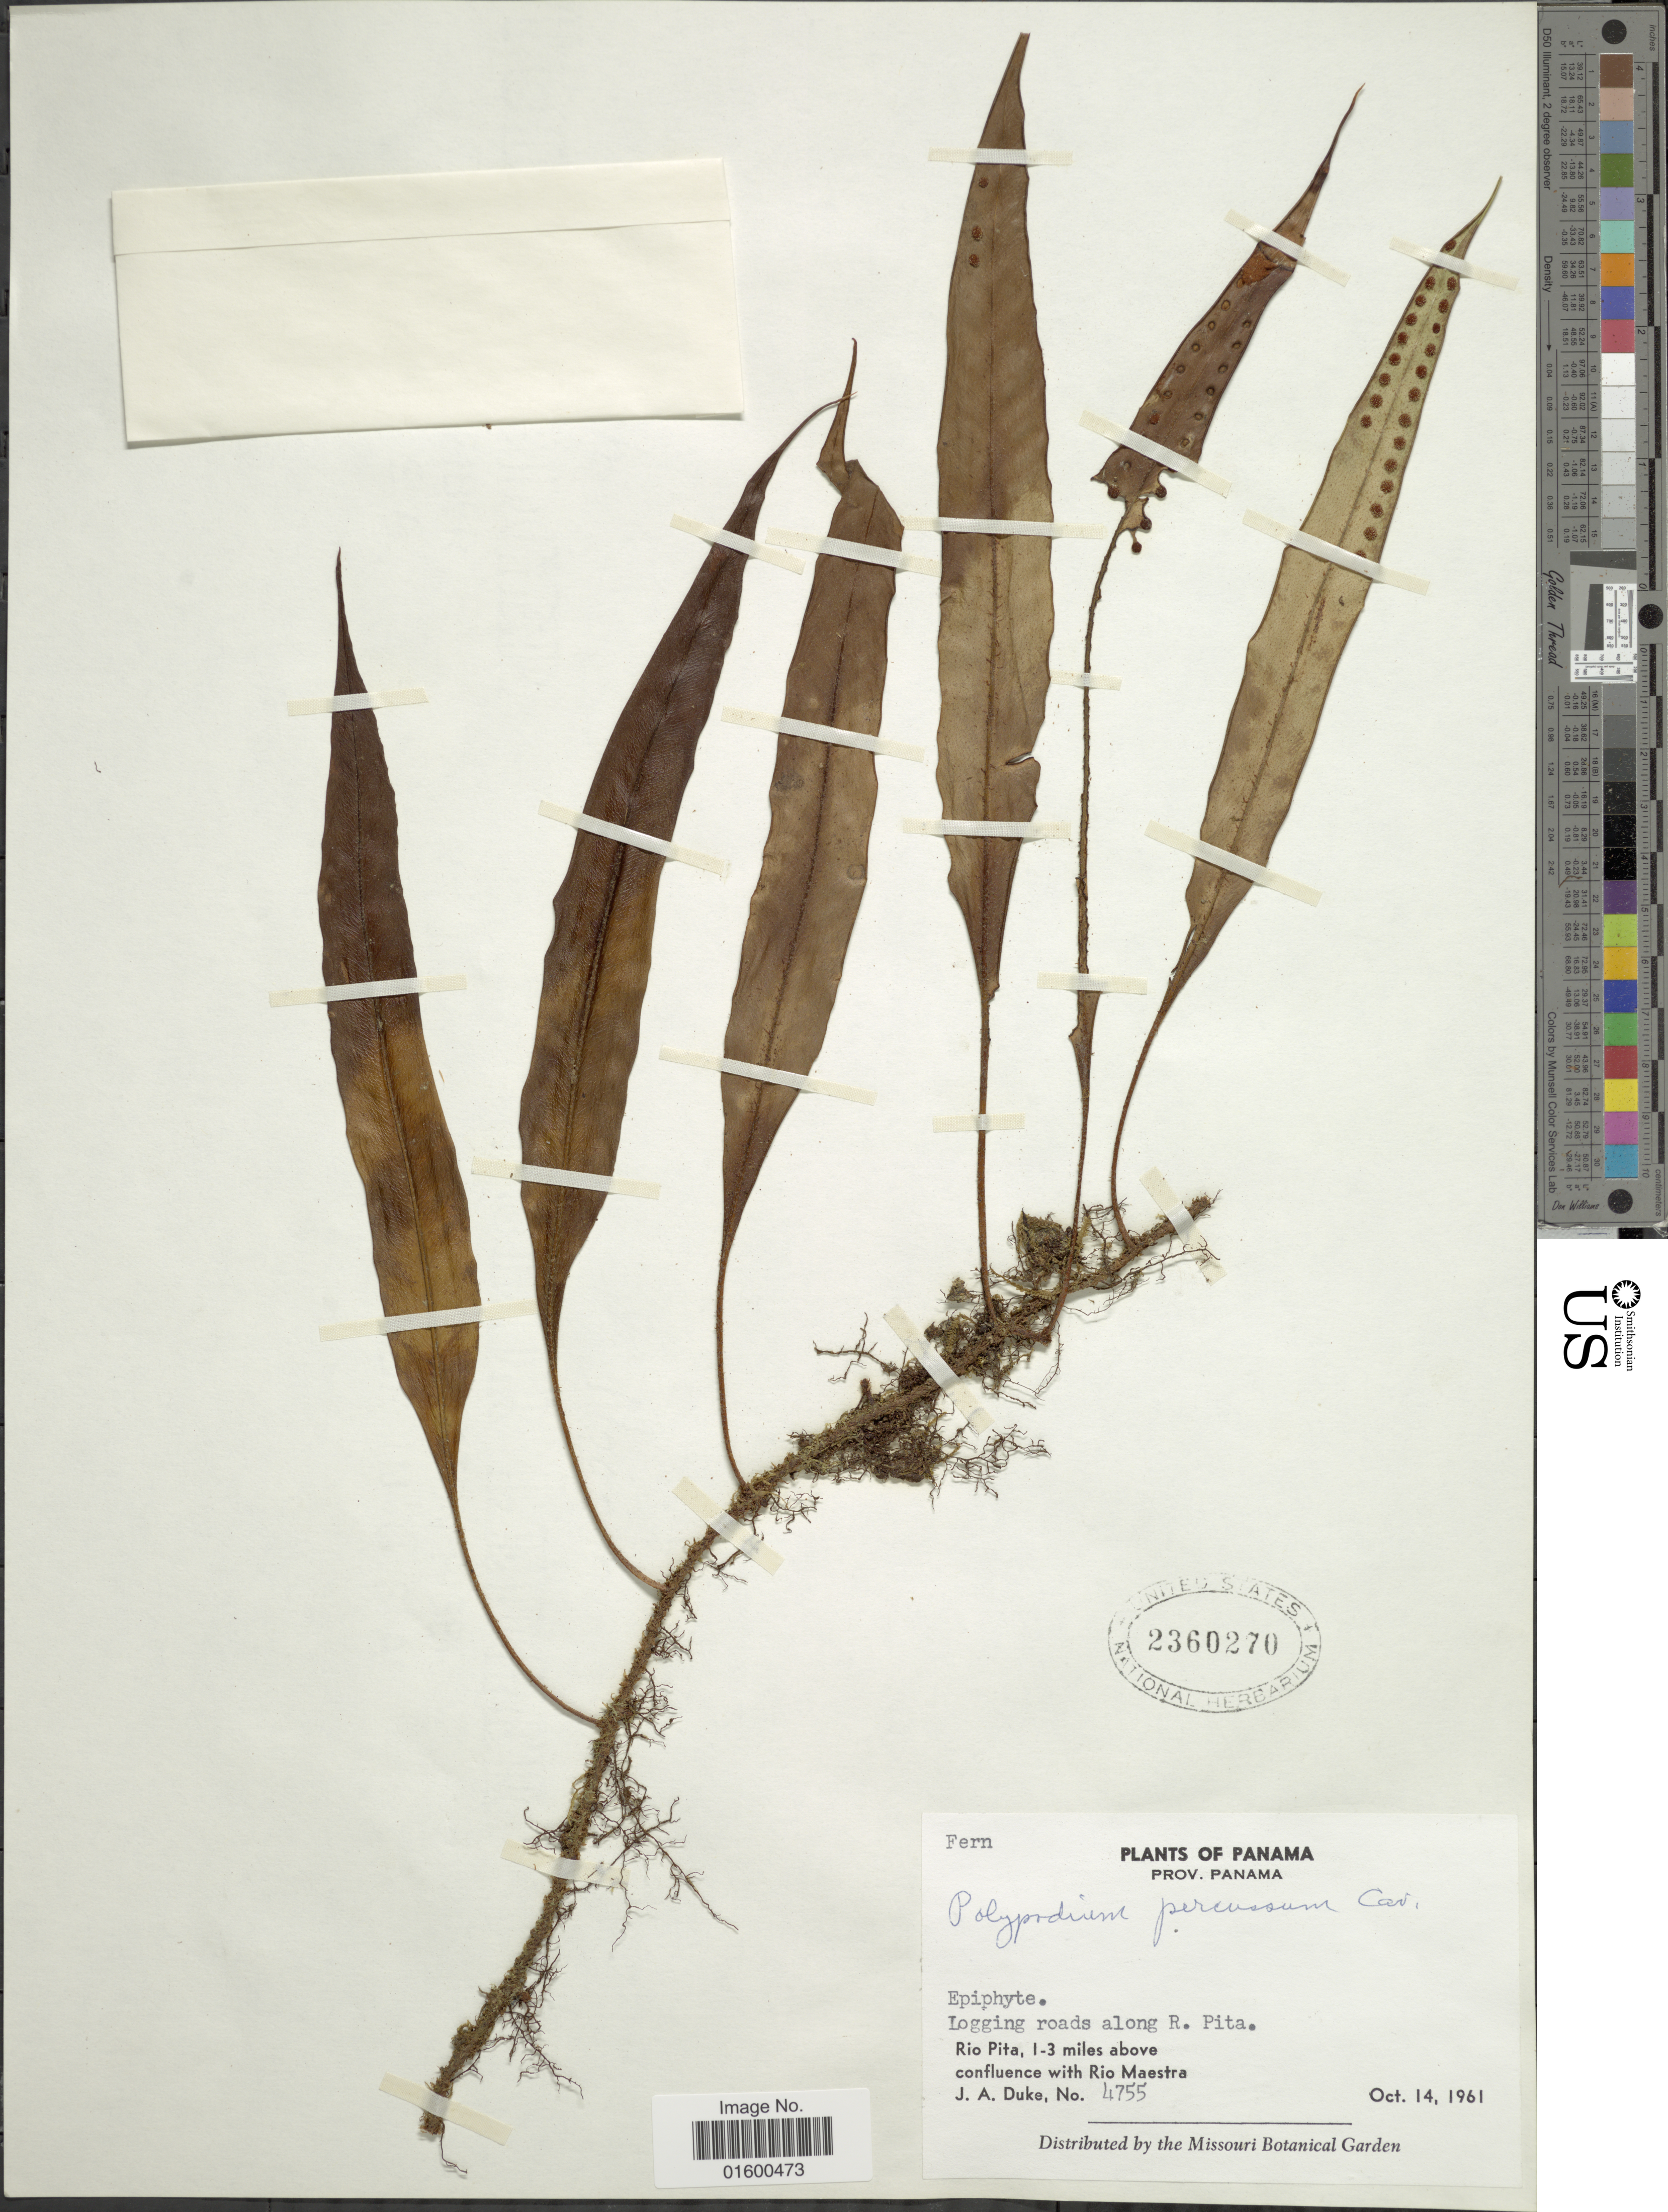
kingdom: Plantae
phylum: Tracheophyta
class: Polypodiopsida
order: Polypodiales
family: Polypodiaceae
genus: Microgramma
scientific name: Microgramma percussa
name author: (Cav.) de la Sota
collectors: J. A. Duke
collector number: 4755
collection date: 1961-10-14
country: Panama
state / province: Panamá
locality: Prov. Panama, roads along R. Pita, Rio Pita, 1-3 miles above confluence with Rio Maestra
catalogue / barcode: US 2360270